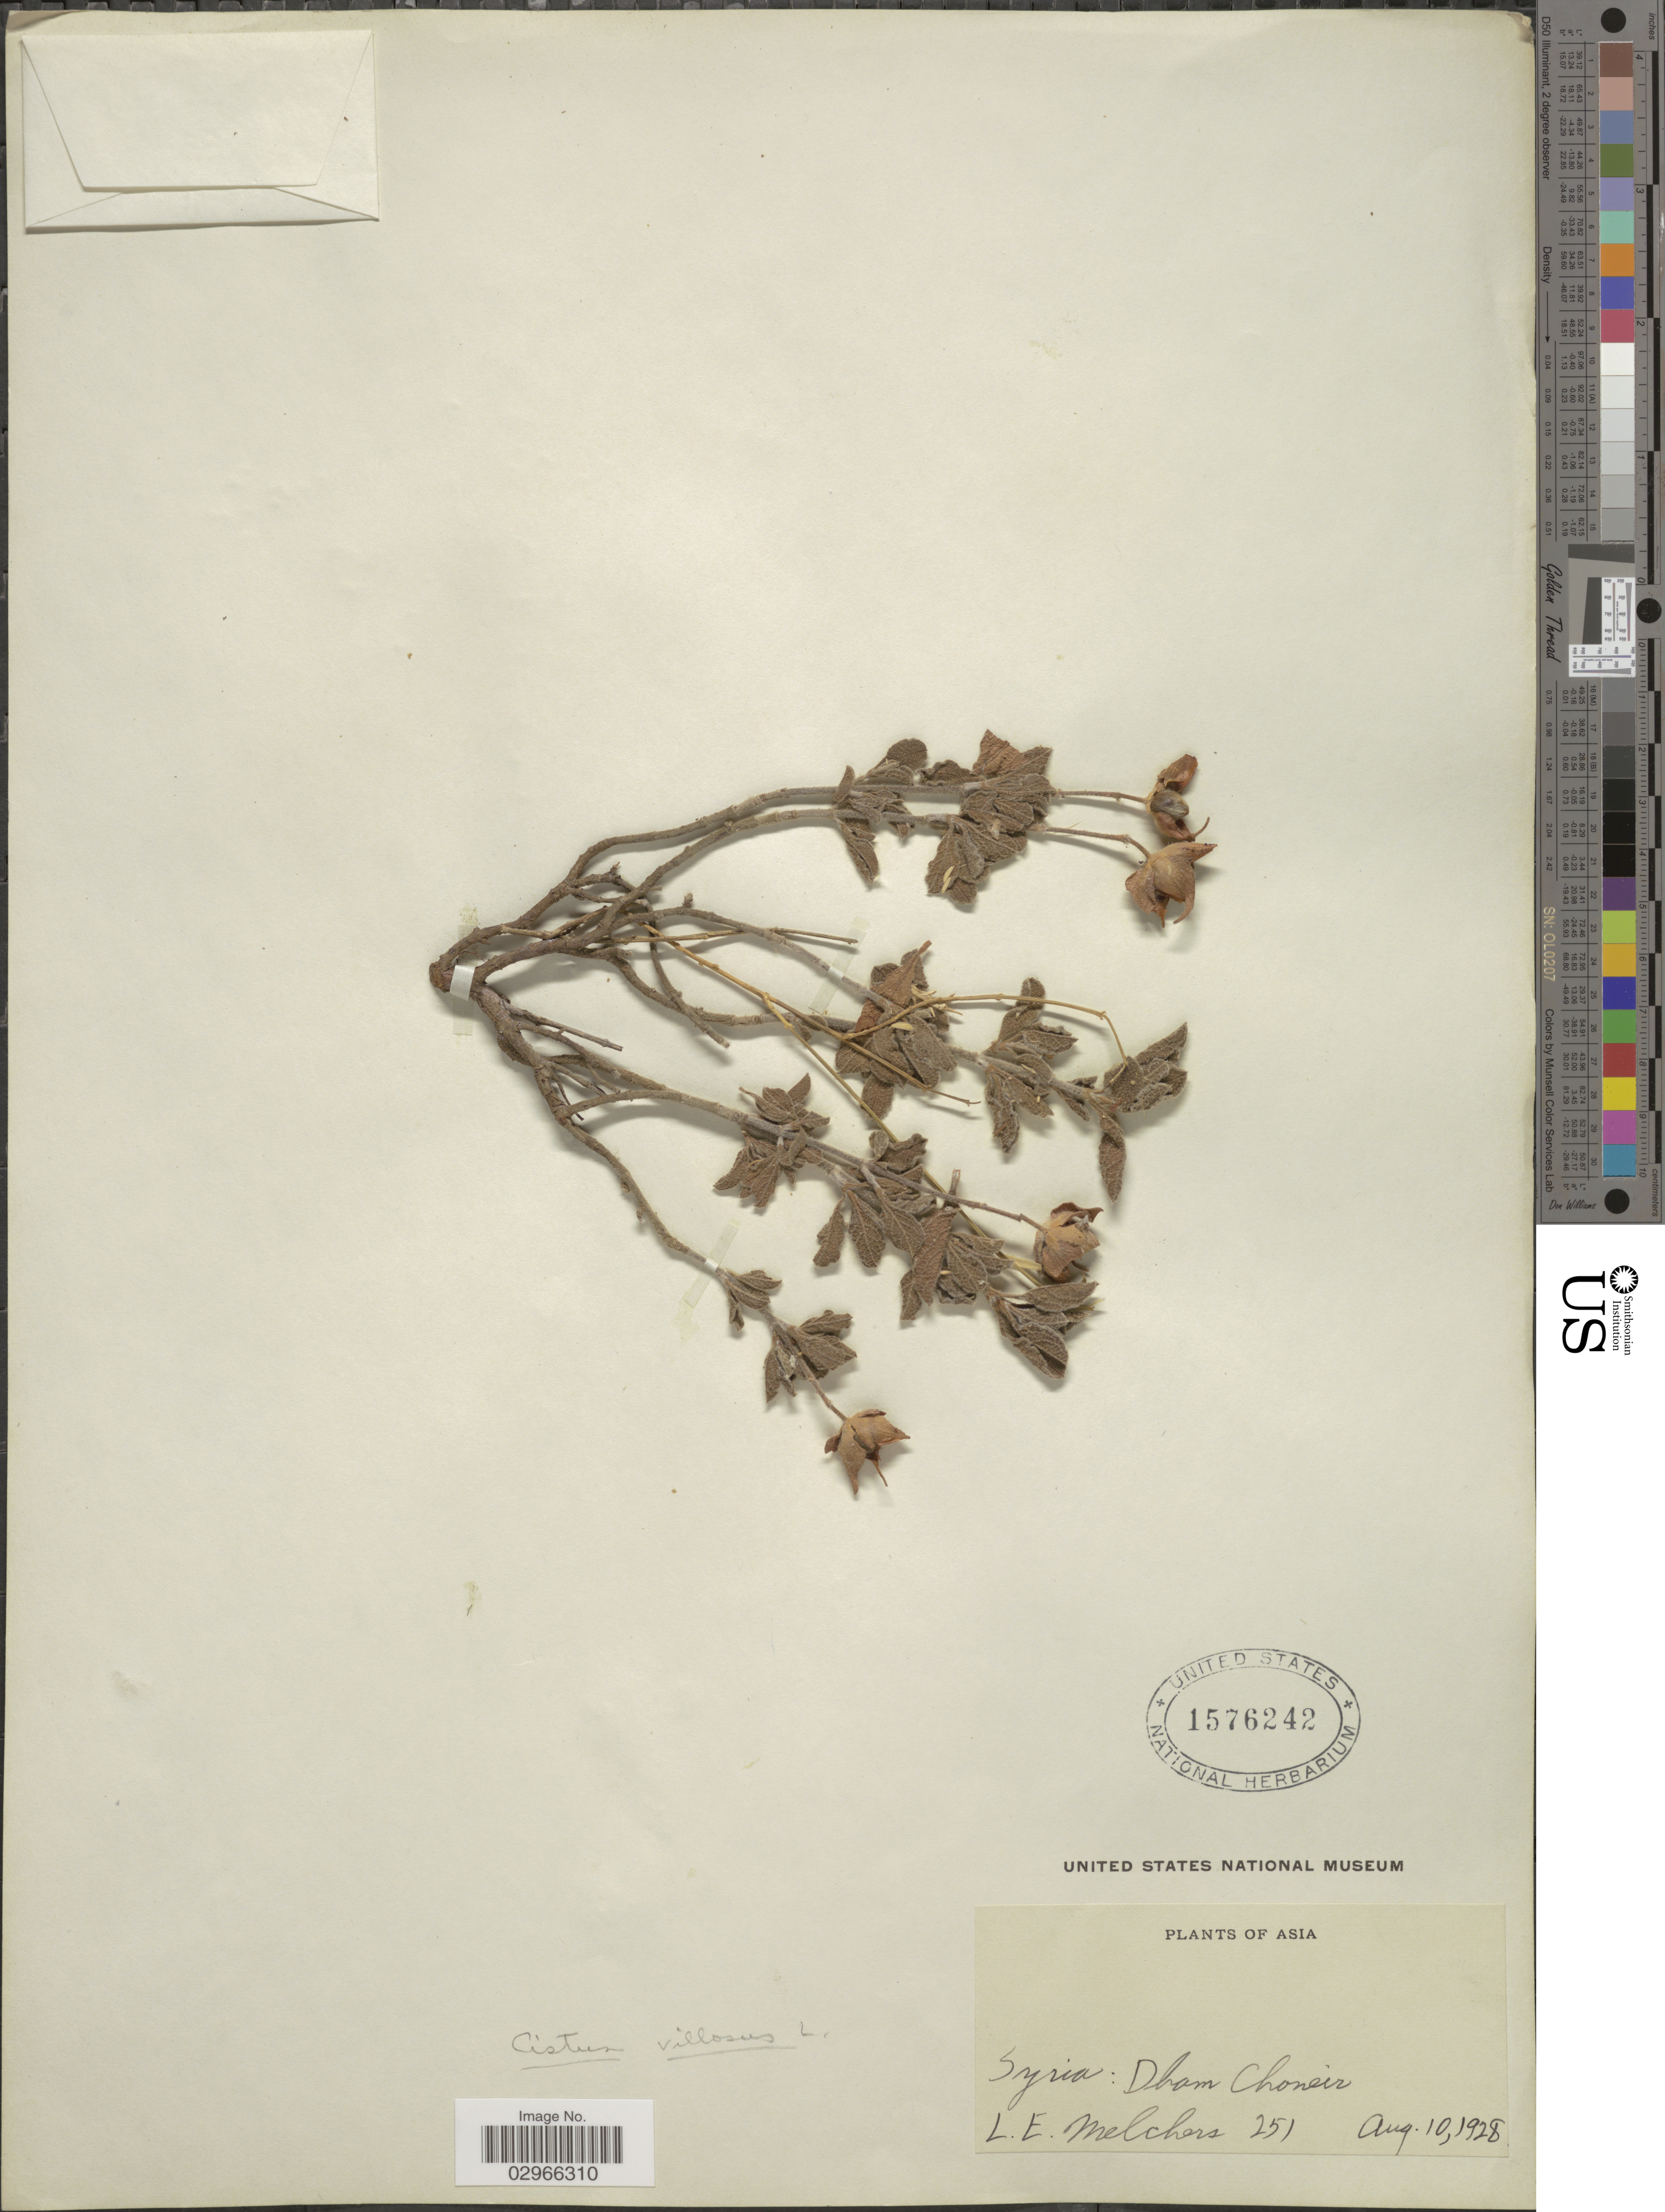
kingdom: Plantae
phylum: Tracheophyta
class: Magnoliopsida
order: Malvales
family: Cistaceae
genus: Cistus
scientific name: Cistus villosus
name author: L.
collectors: L. Melchers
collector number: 251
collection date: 1928-08-10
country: Syria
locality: Asia. Dham Choneir.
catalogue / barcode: US 1576242